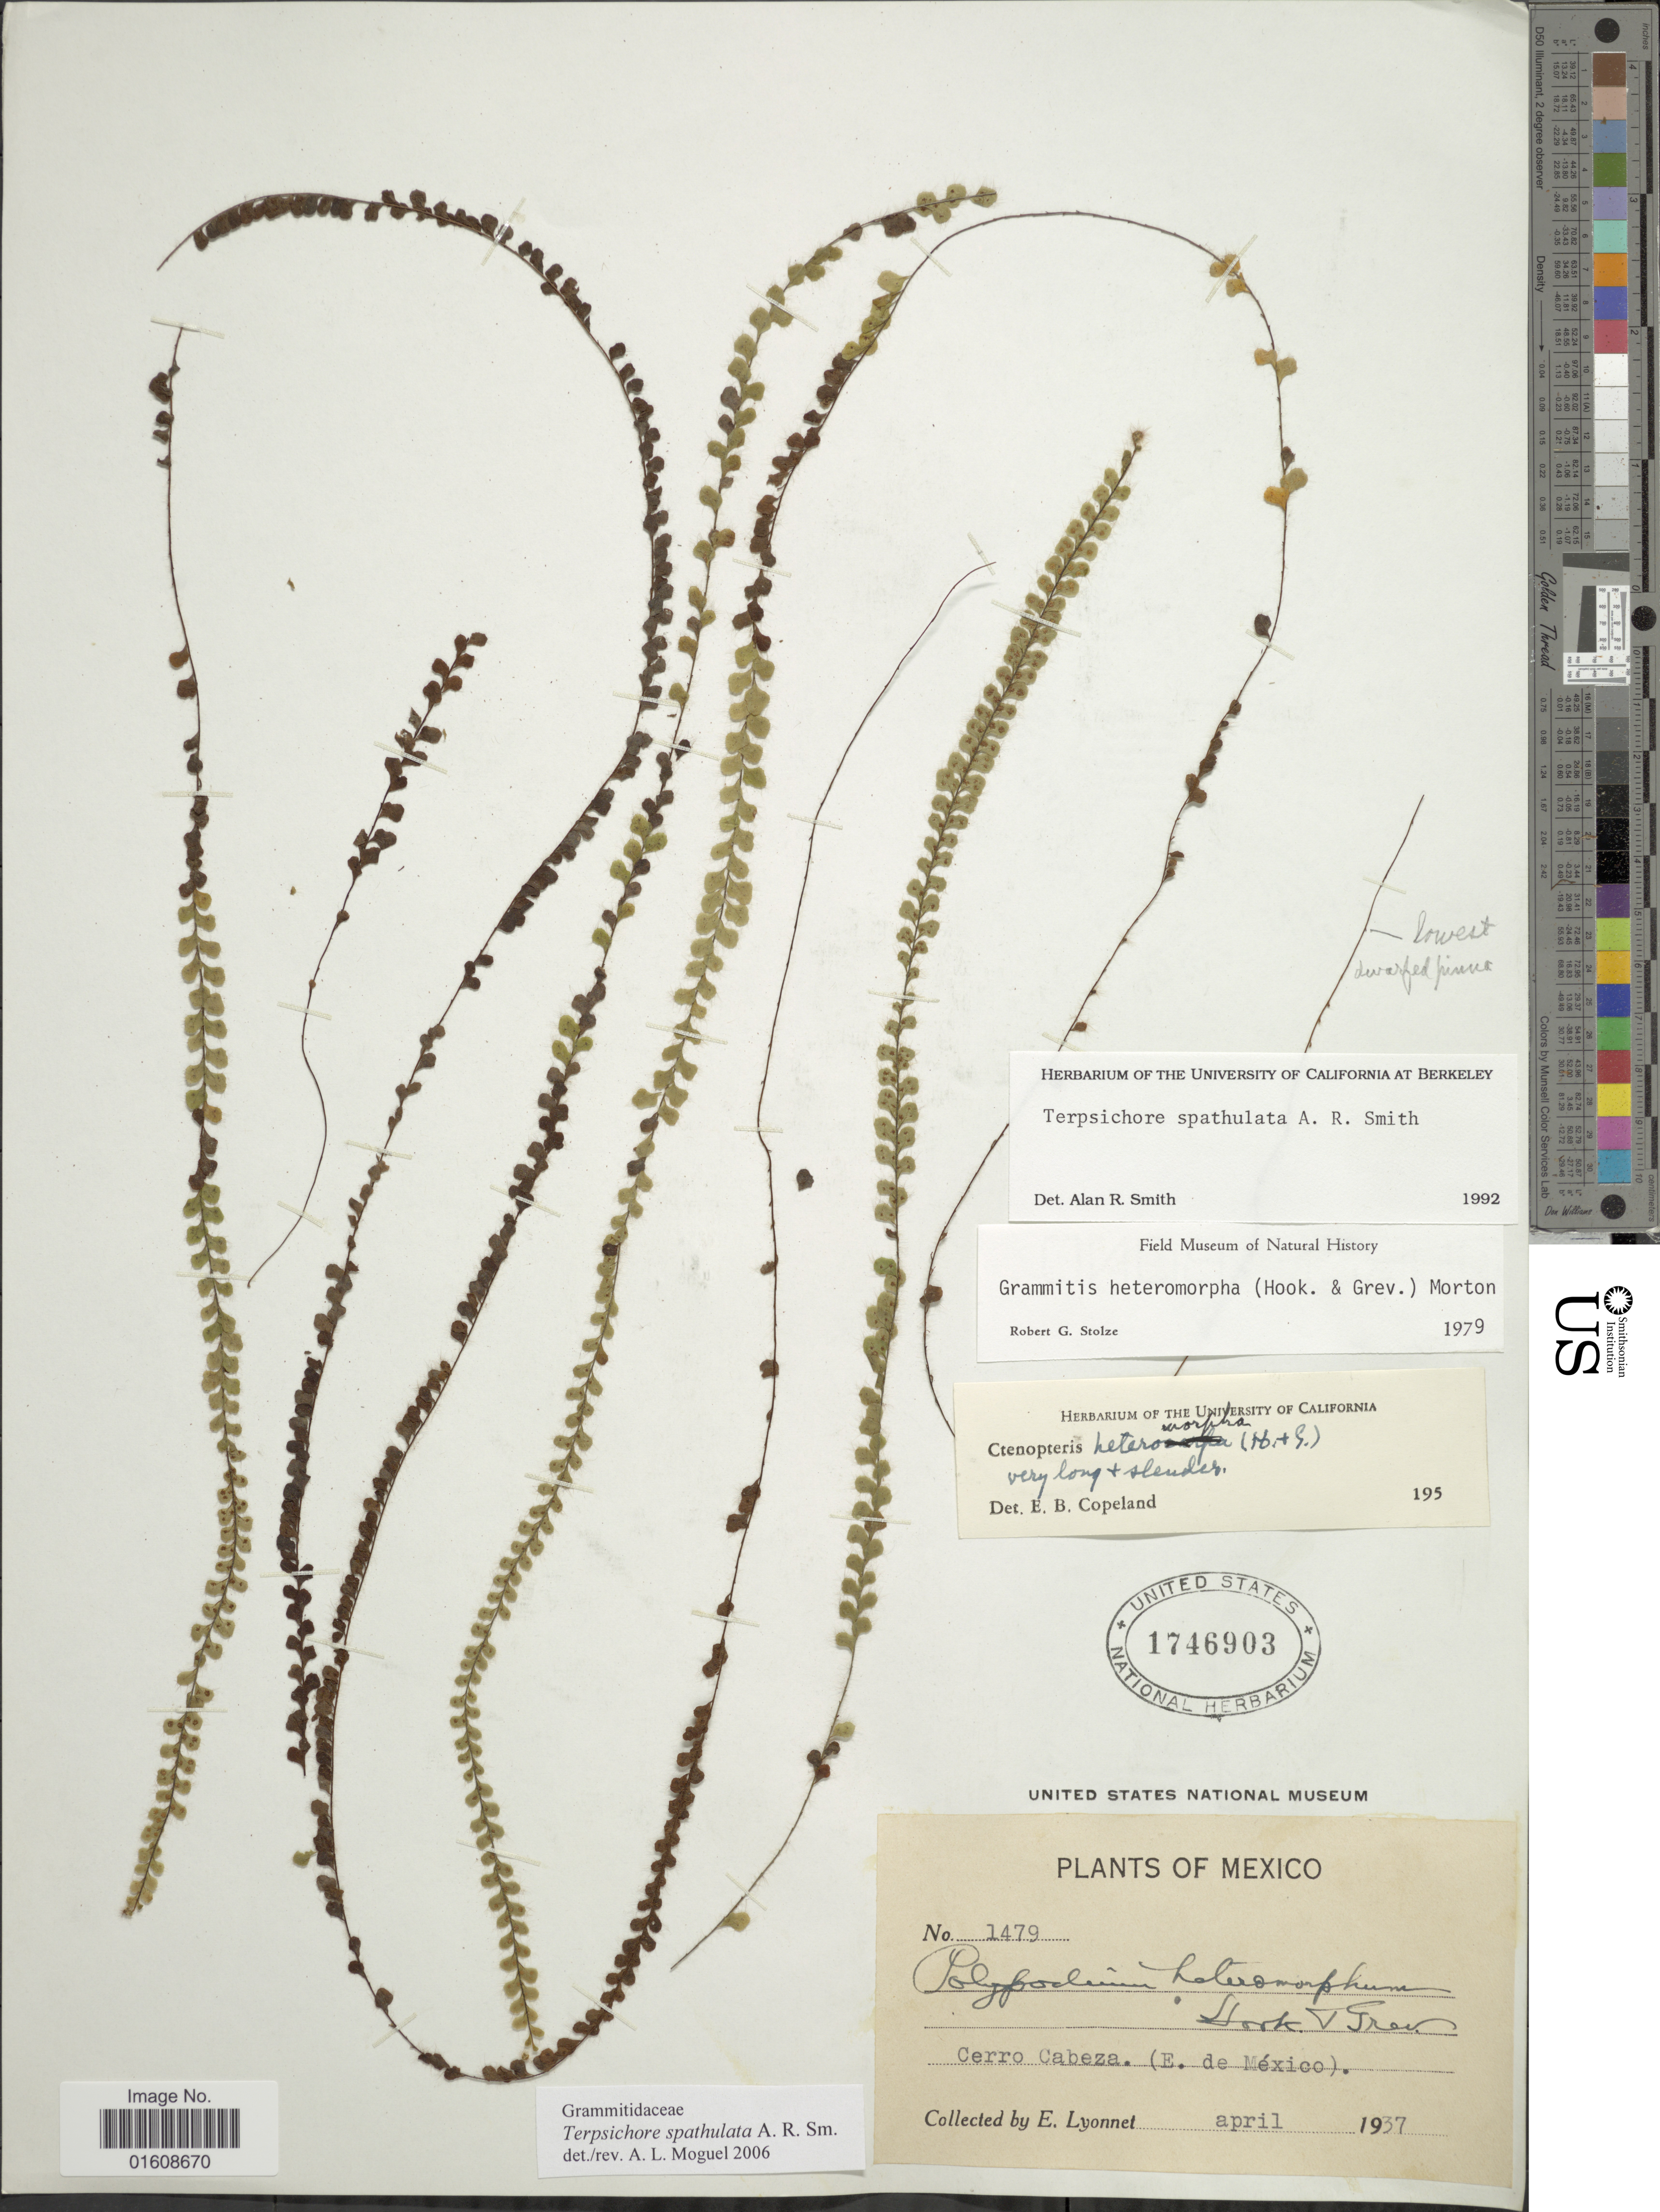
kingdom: Plantae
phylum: Tracheophyta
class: Polypodiopsida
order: Polypodiales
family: Polypodiaceae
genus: Alansmia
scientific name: Alansmia spathulata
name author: (A.R. Sm.) Moguel & M. Kessler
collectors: E. Lyonnet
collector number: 1479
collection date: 1937-04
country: Mexico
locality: Cerro Cabeza (E. de México)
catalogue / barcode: US 1746903